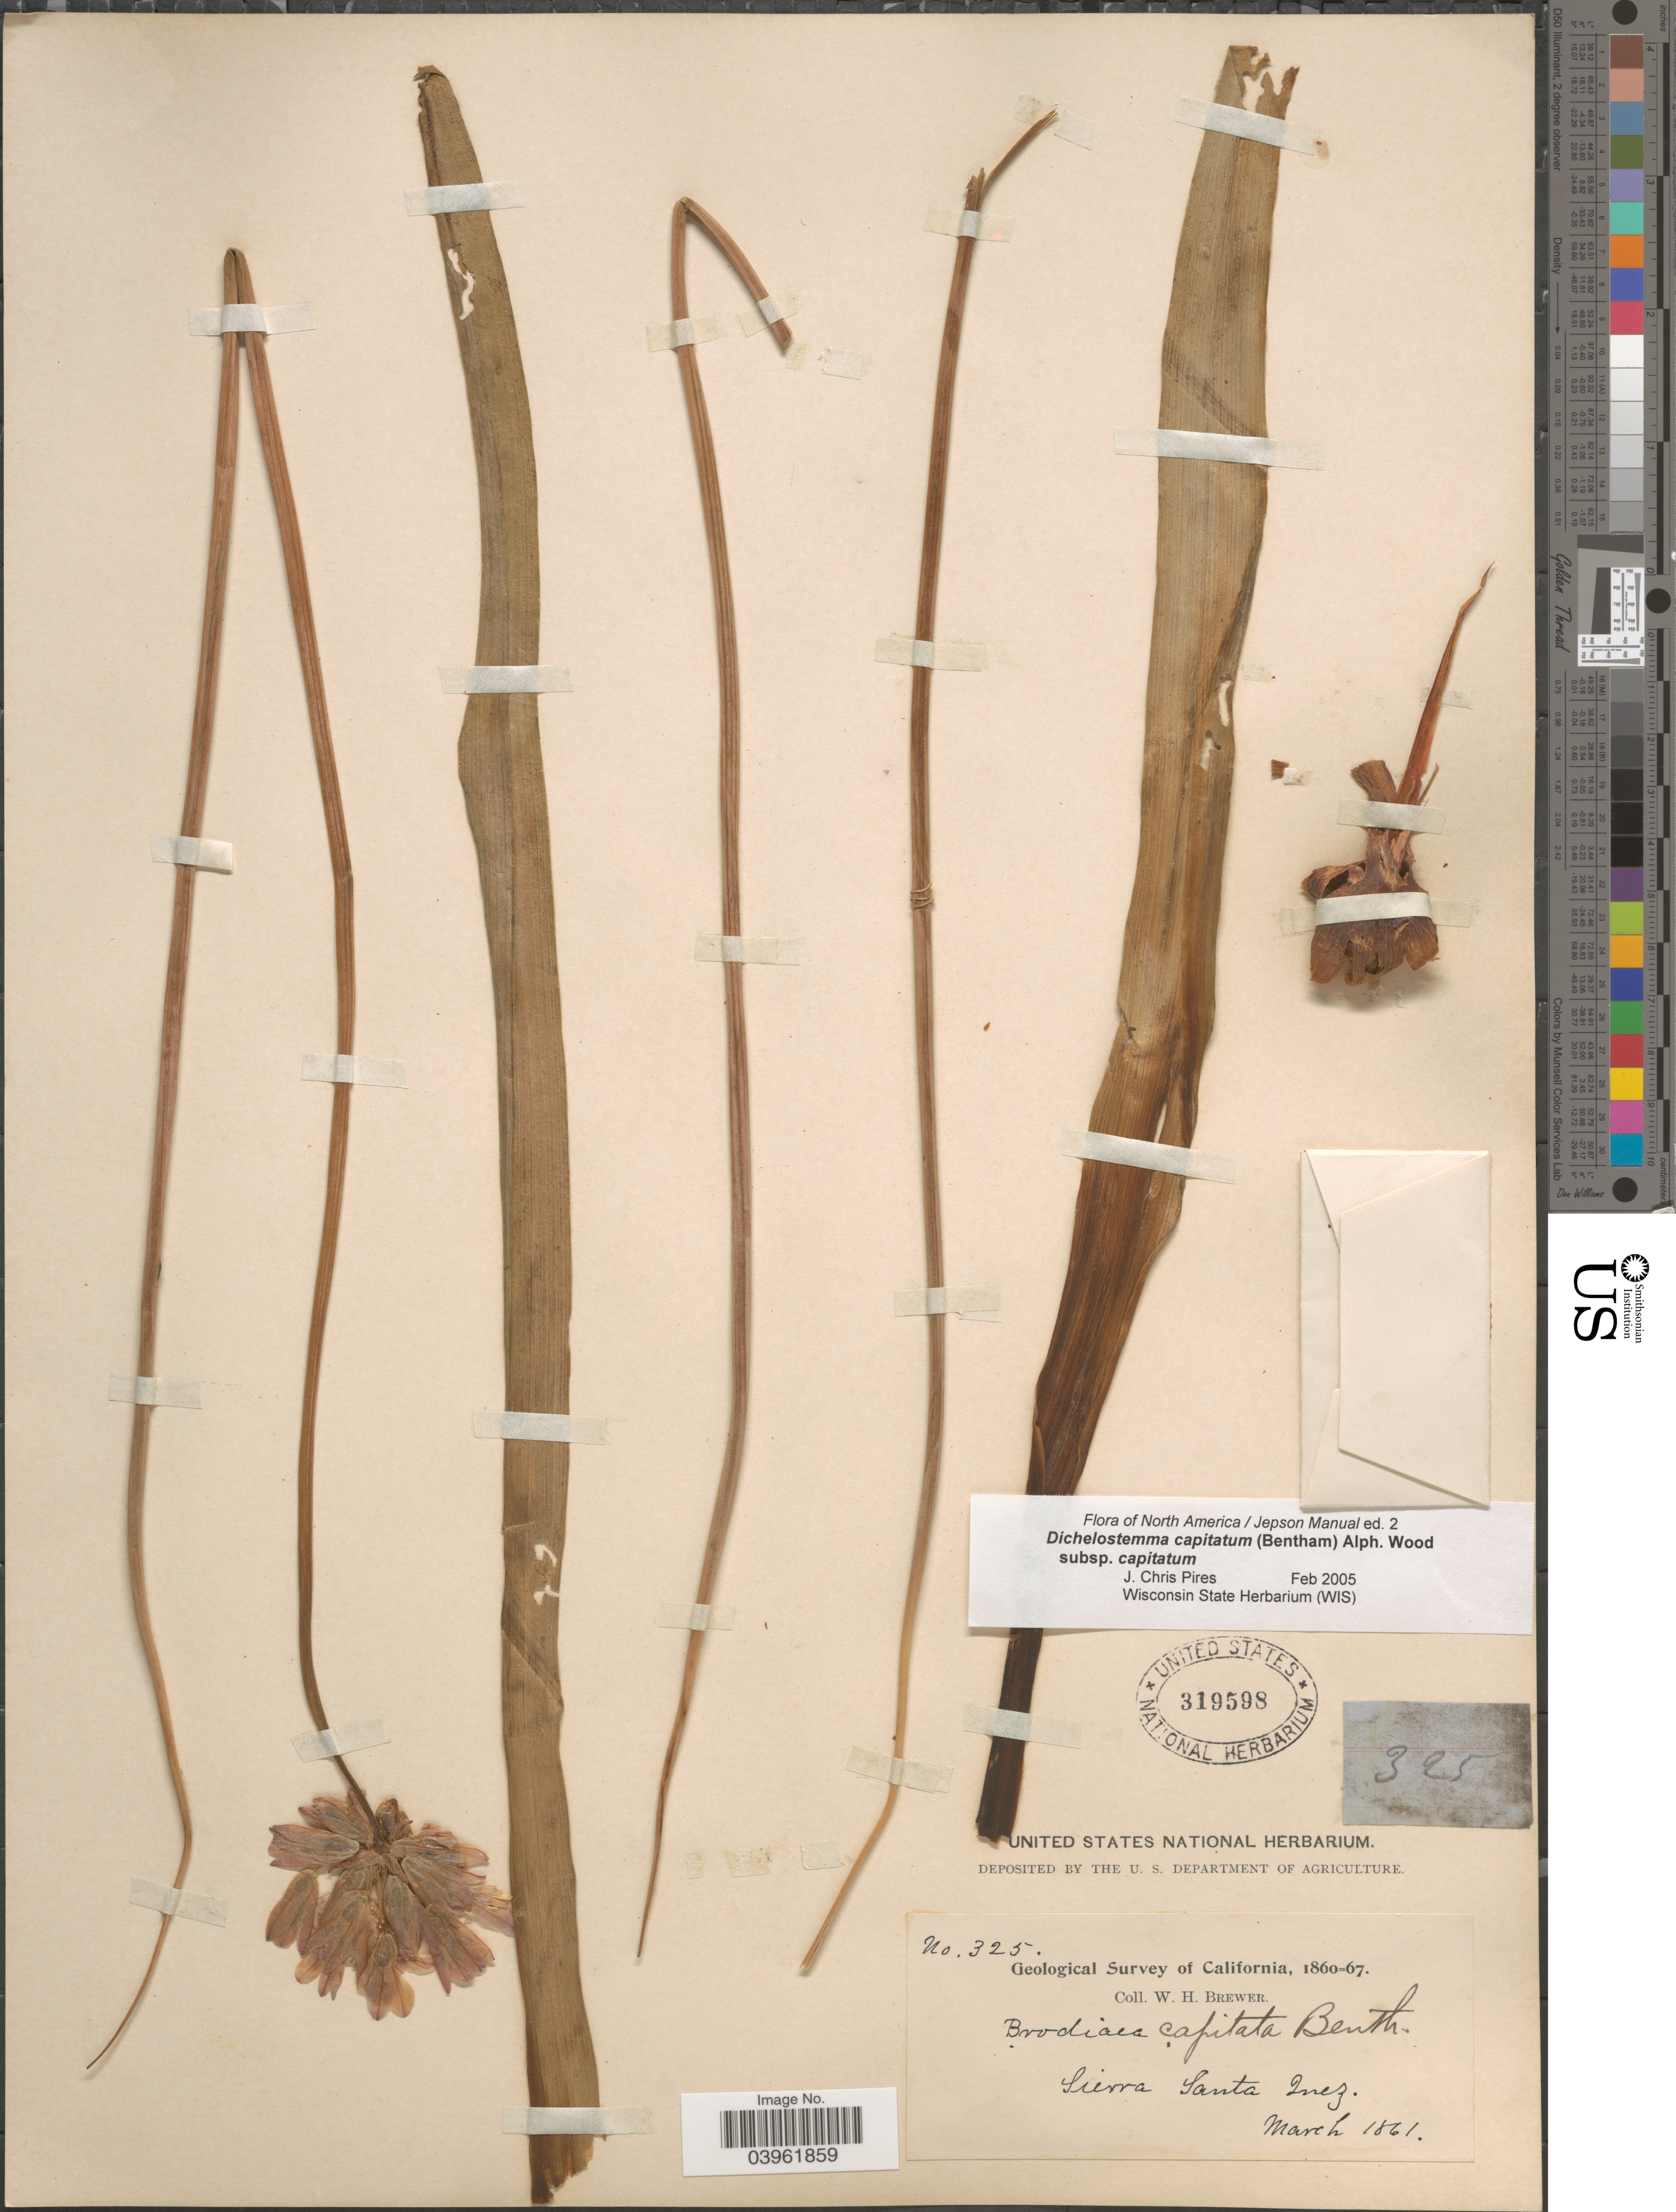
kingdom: Plantae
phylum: Tracheophyta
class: Liliopsida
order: Asparagales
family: Asparagaceae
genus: Dichelostemma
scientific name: Dichelostemma capitatum subsp. capitatum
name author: (Benth.) Alph. Wood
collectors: W. H. Brewer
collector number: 325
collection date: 1861-03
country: United States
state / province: California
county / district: Santa Cruz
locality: Sierra Santa Cruz.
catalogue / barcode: US 319598